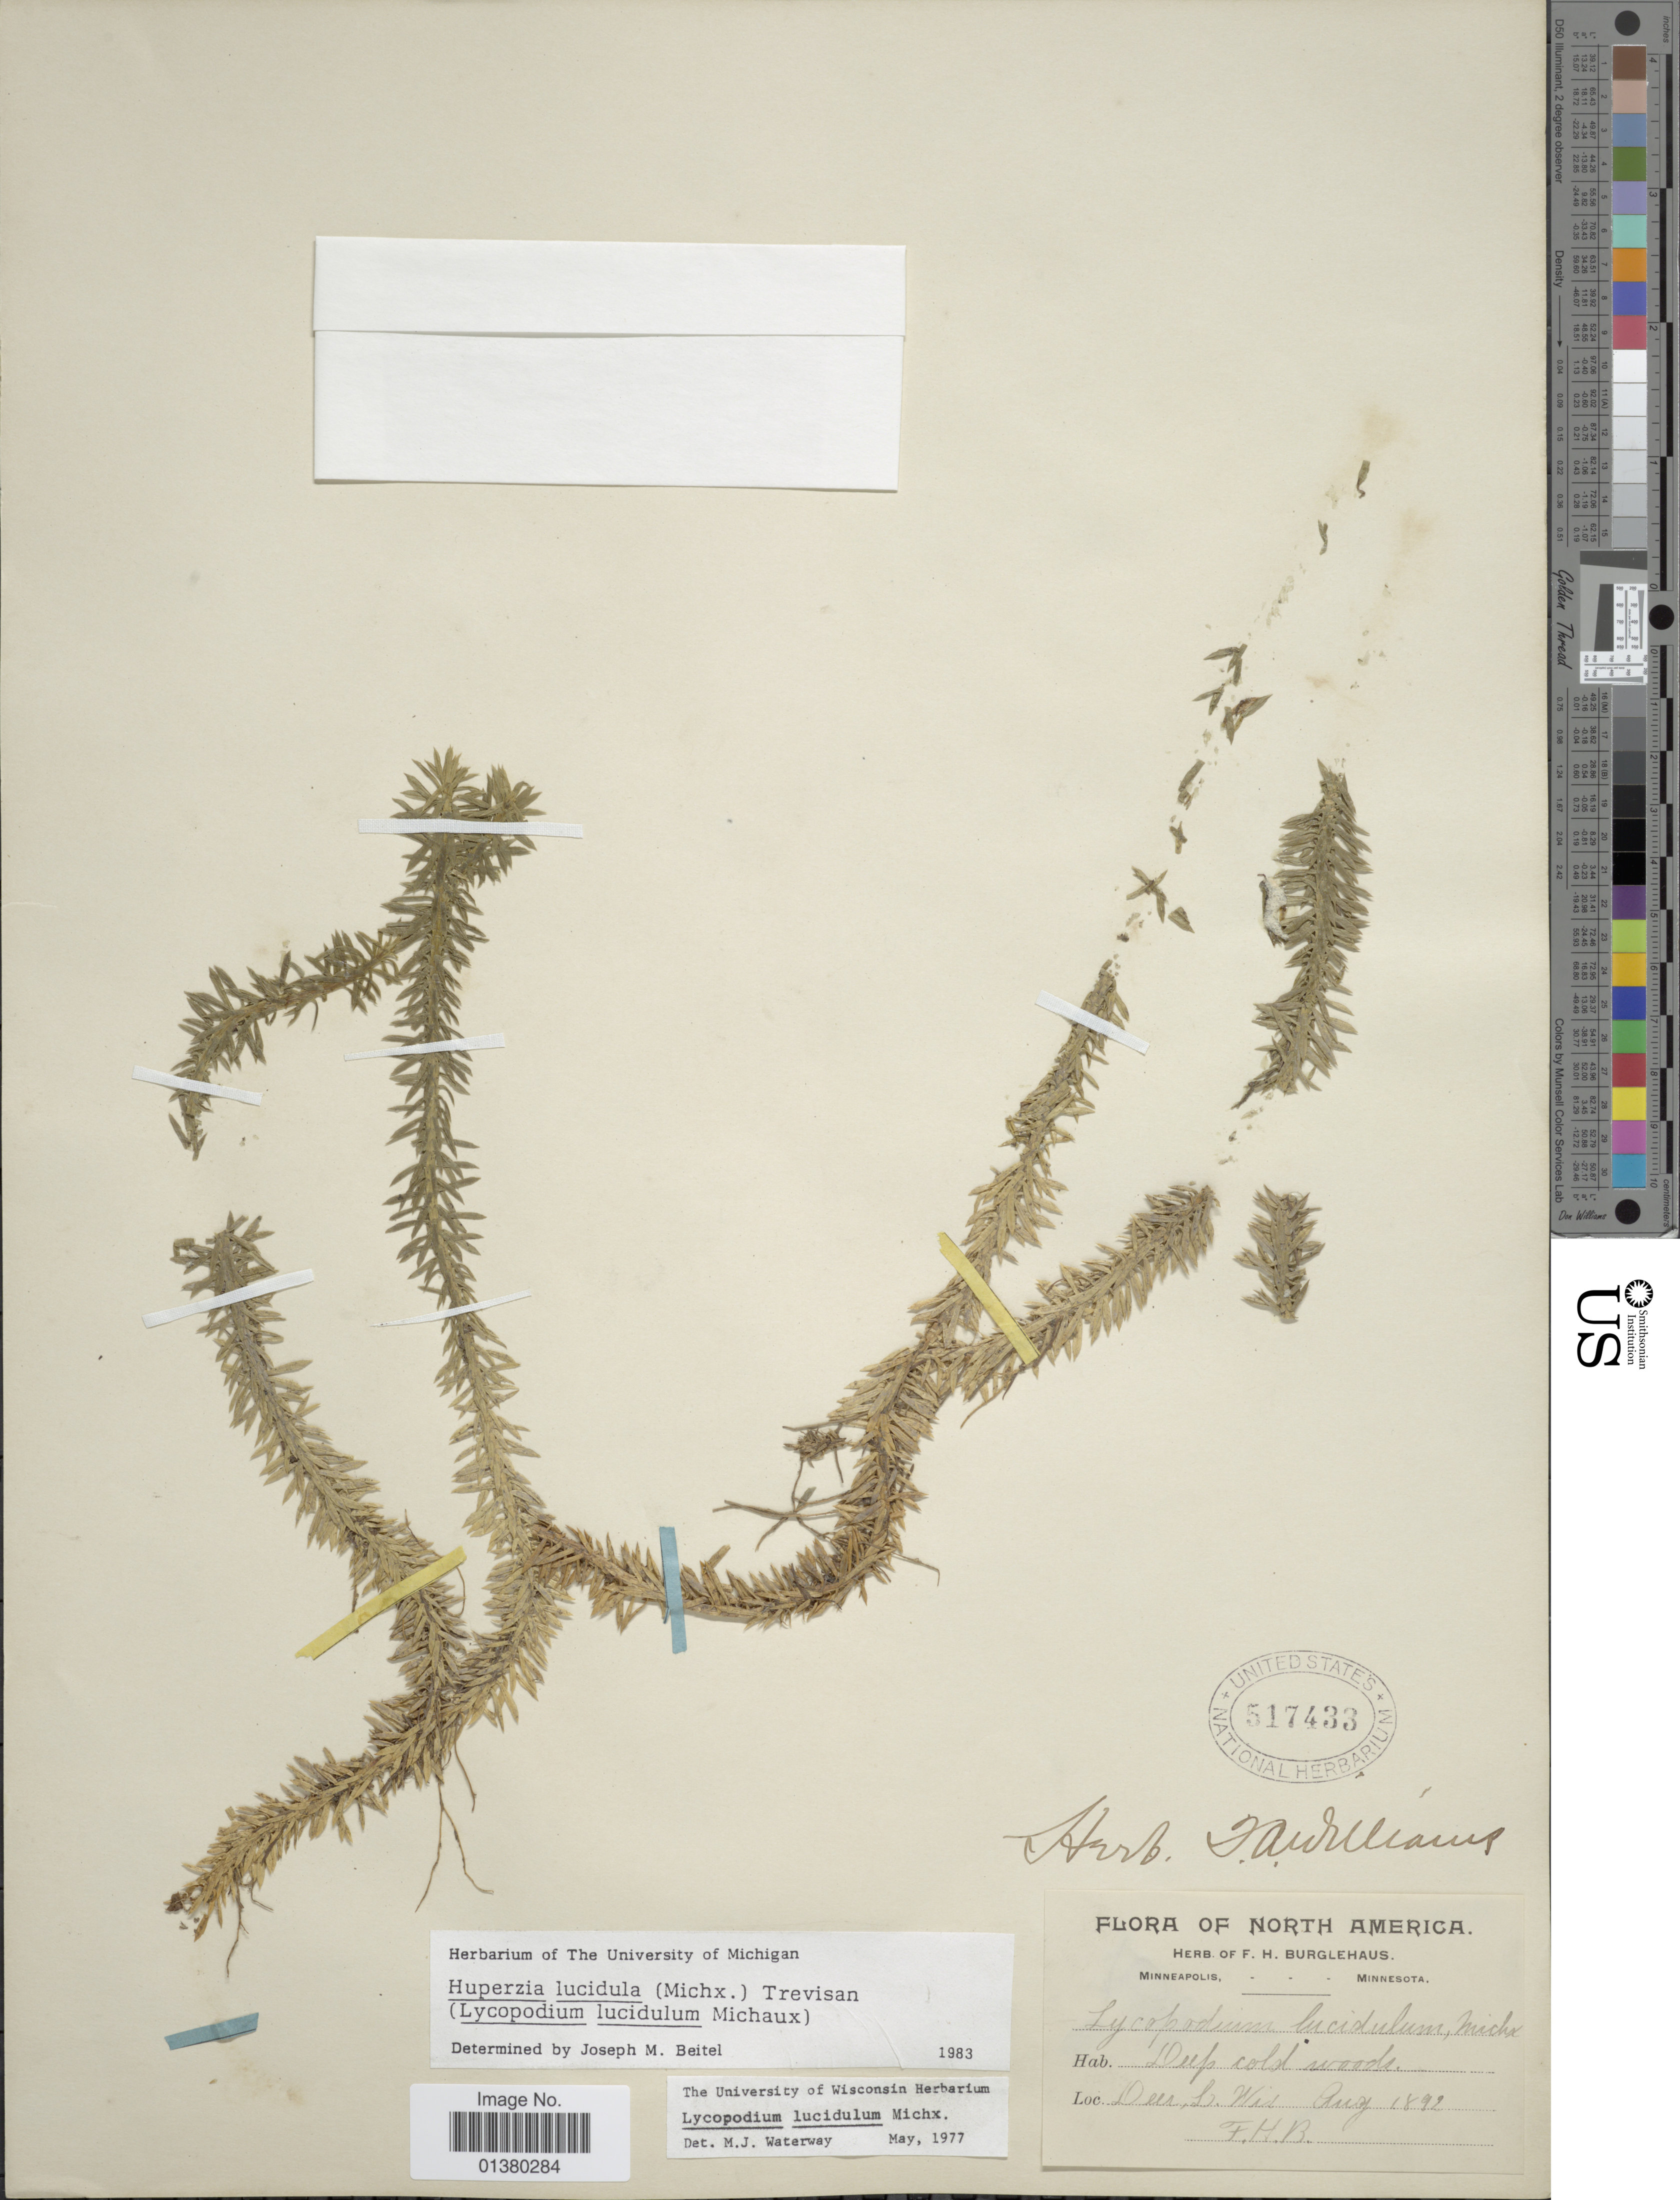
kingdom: Plantae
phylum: Tracheophyta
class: Lycopodiopsida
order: Lycopodiales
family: Lycopodiaceae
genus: Huperzia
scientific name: Huperzia lucidula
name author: (Michx.) Trevis.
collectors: F. Burglehaus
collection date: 1892-08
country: United States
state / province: Wisconsin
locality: North America, Deer L. Wis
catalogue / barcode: US 517433